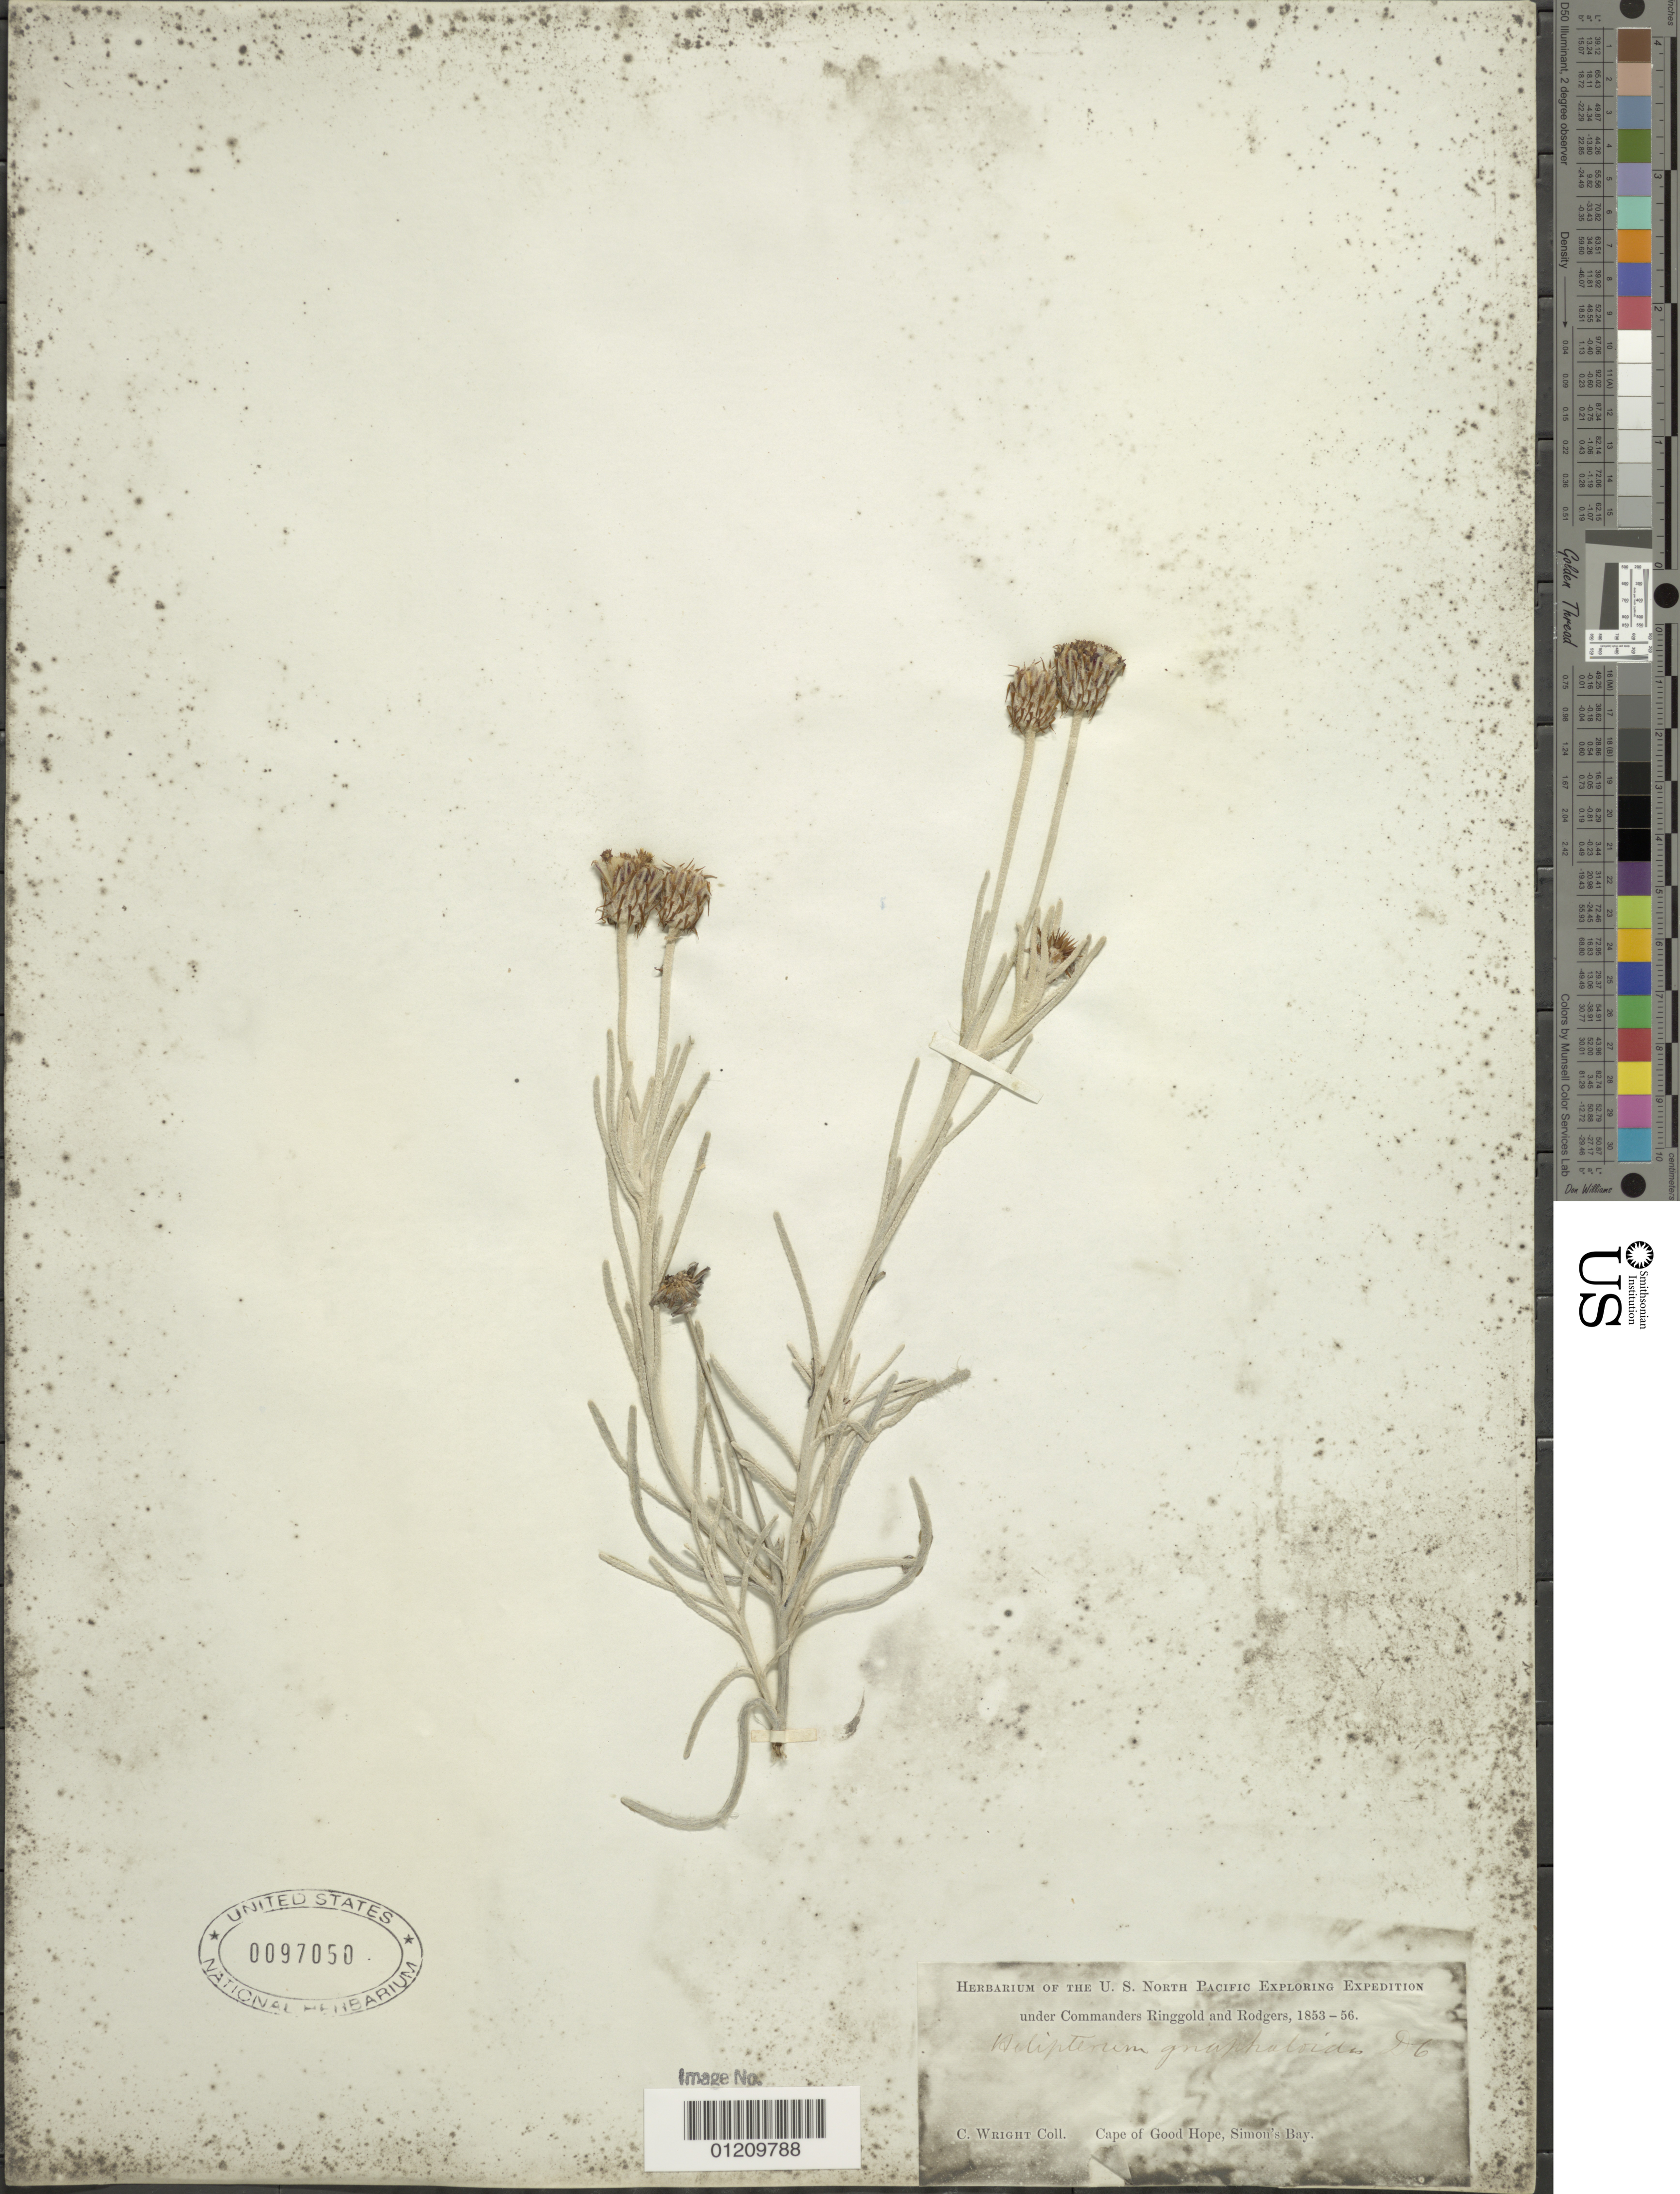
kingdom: Plantae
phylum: Tracheophyta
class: Magnoliopsida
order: Asterales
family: Asteraceae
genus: Helipterum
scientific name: Helipterum gnaphaloides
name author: (L.) DC.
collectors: C. Wright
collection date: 1853/1856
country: South Africa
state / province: Western Cape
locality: Cape of Good Hope, Simon's Bay.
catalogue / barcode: US 97050